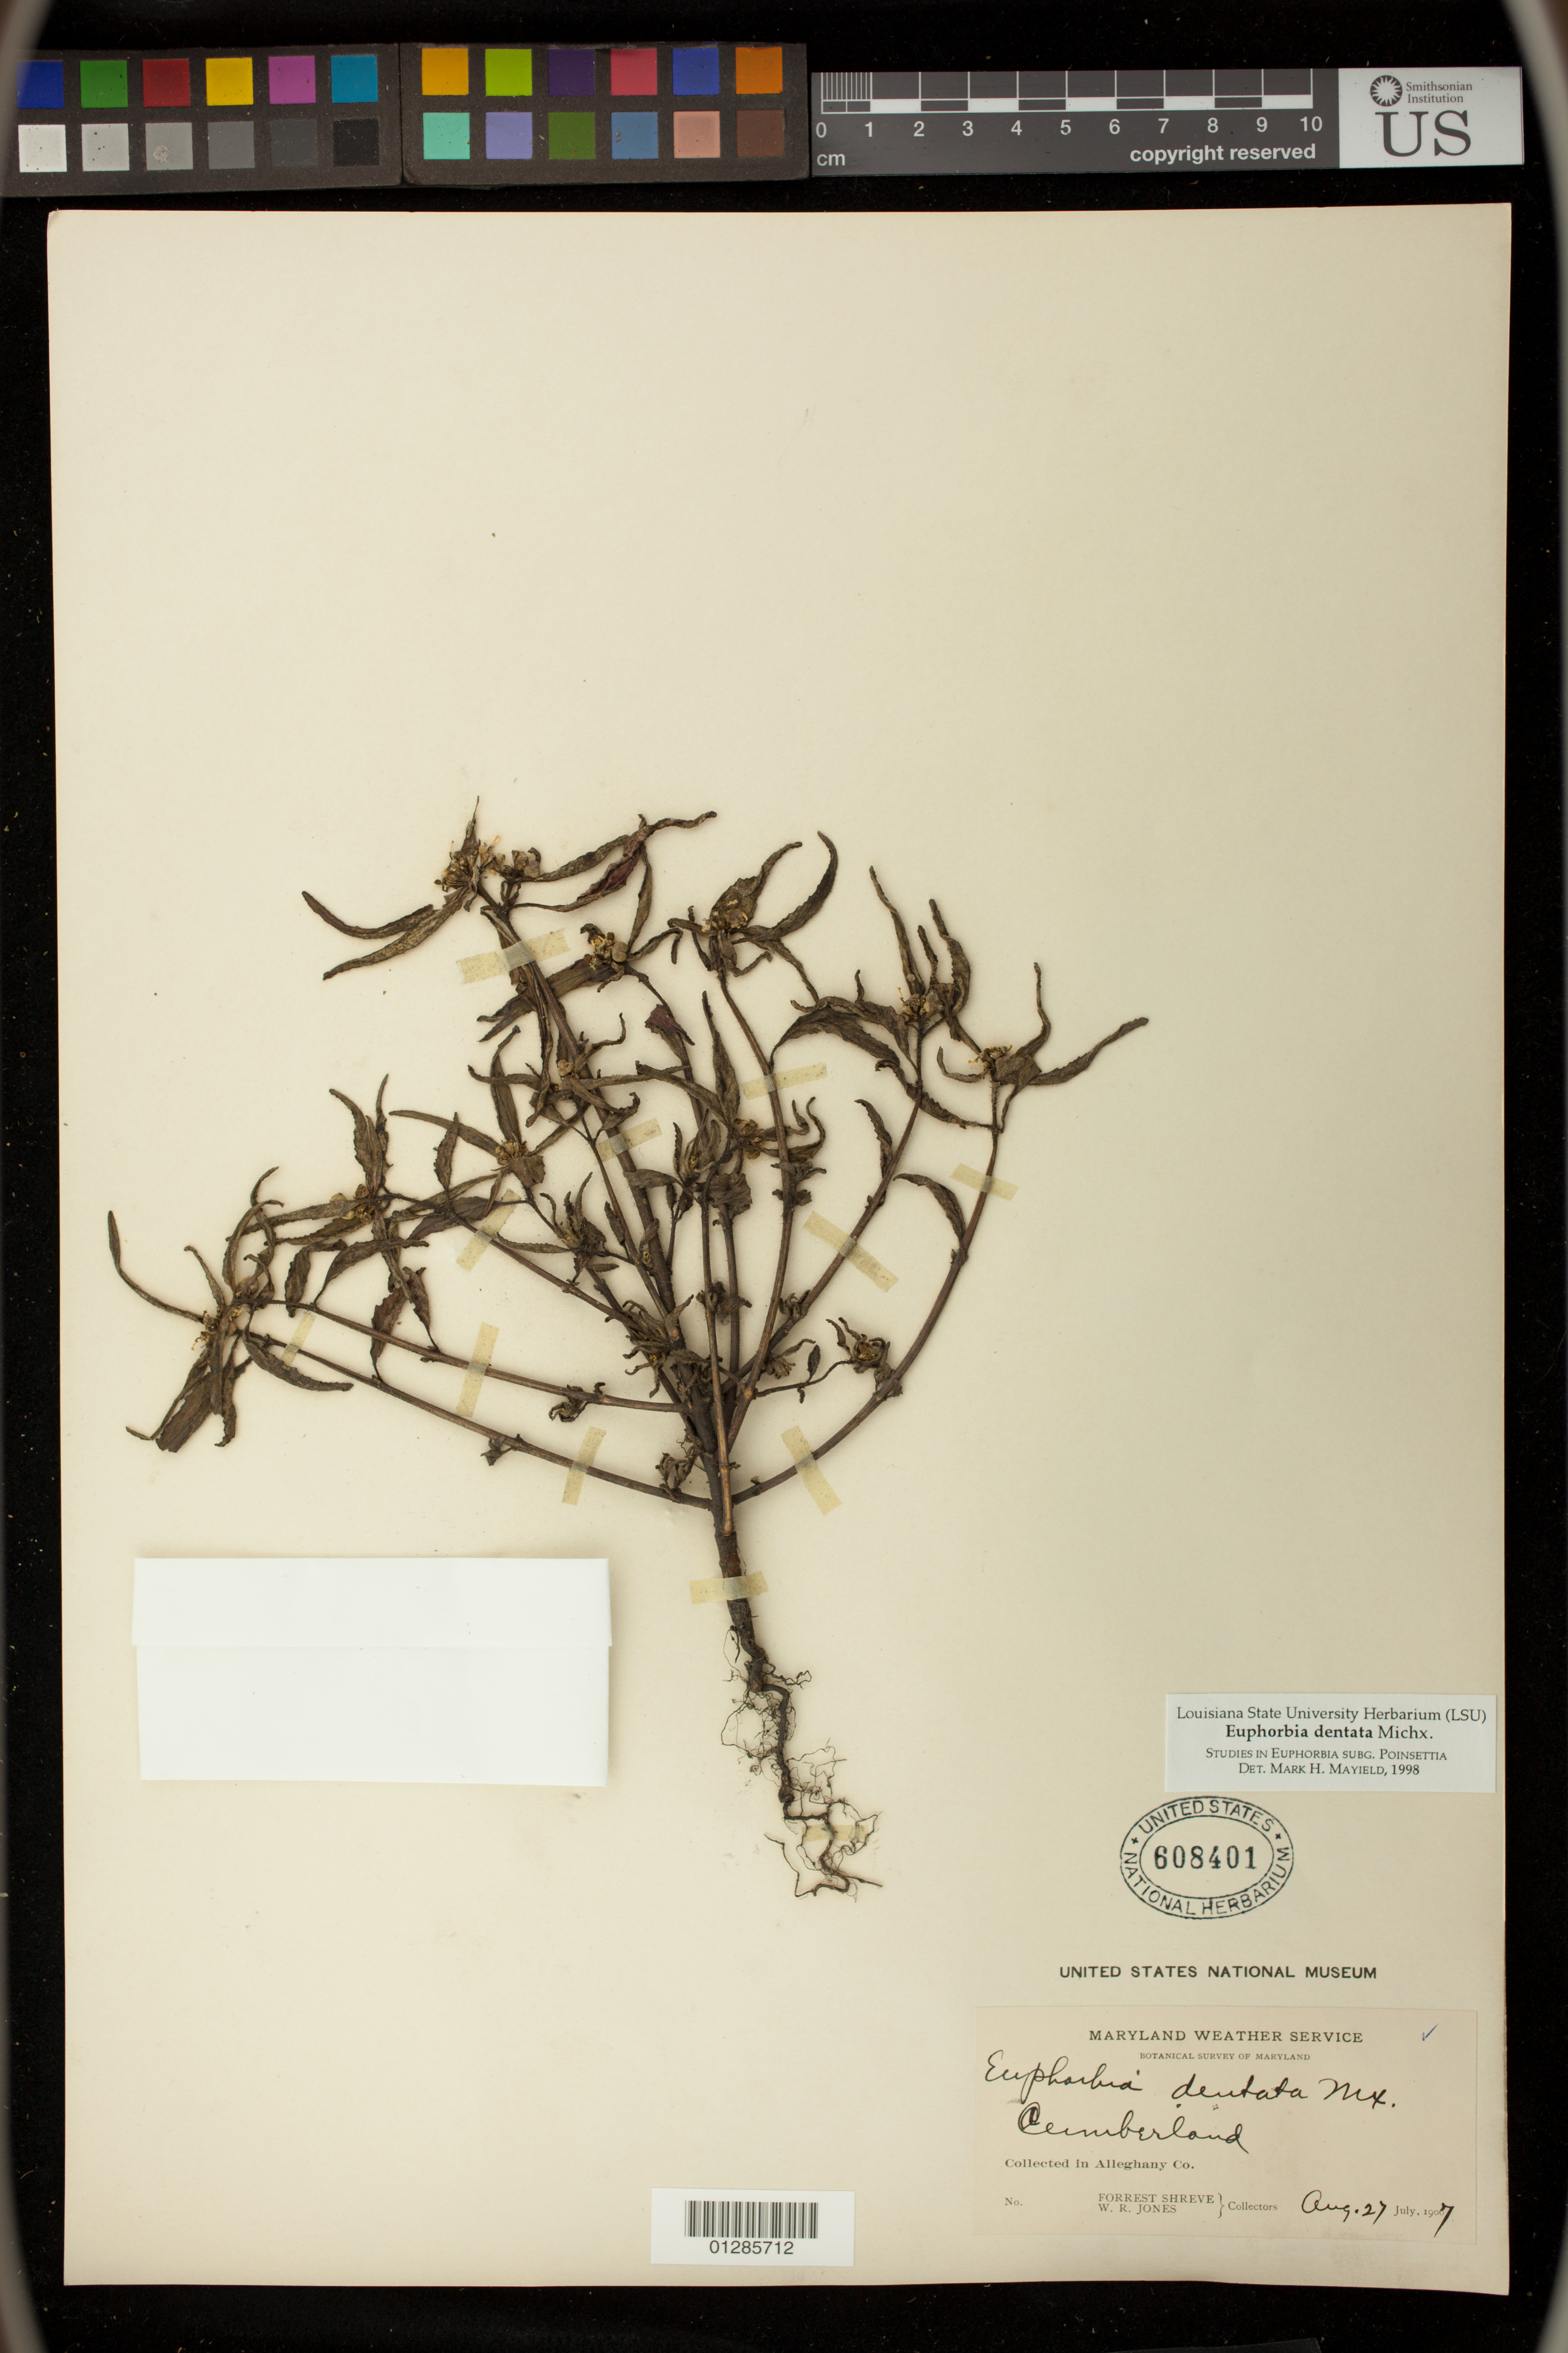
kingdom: Plantae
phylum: Tracheophyta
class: Magnoliopsida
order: Malpighiales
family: Euphorbiaceae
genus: Euphorbia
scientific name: Euphorbia dentata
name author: Michx.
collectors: F. Shreve & W. R. Jones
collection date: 1907-08-27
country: United States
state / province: Maryland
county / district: Allegany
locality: Cumberland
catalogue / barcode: US 608401